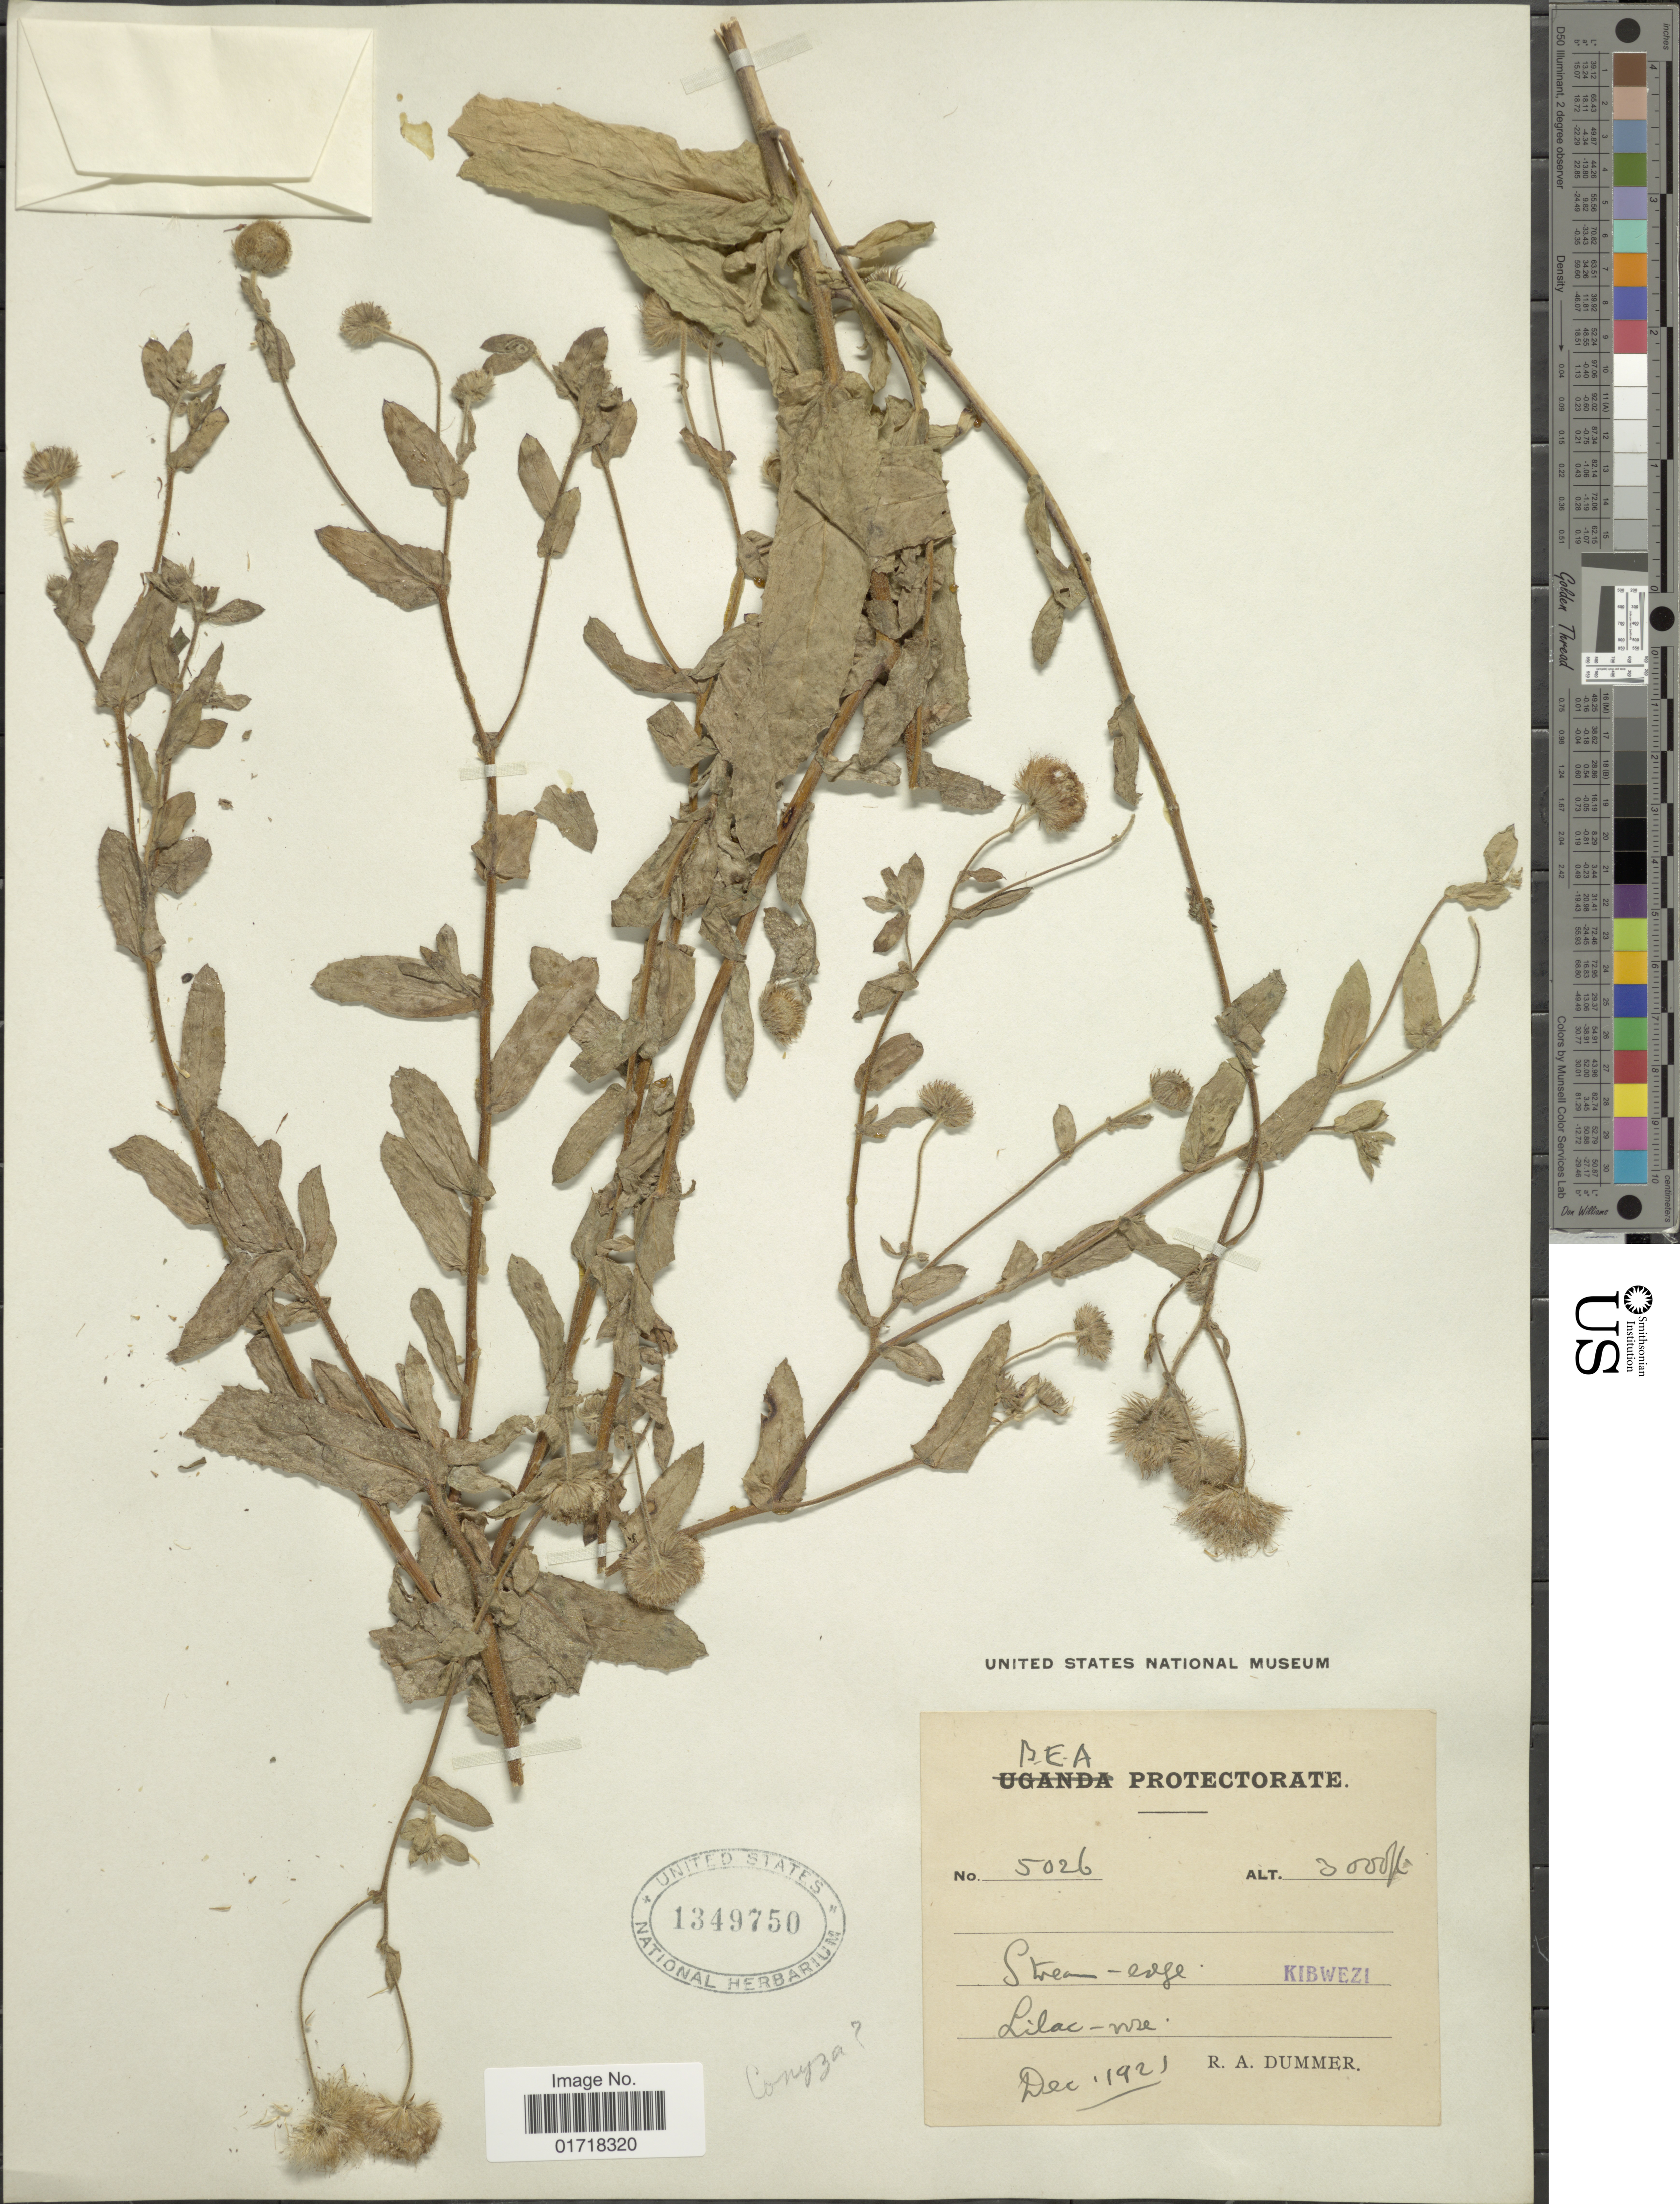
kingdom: Plantae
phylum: Tracheophyta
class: Magnoliopsida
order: Asterales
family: Asteraceae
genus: Conyza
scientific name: Conyza sp.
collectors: R. A. Dümmer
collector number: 5026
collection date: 1921-12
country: Kenya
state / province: Makueni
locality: B.E.A., Stream0edge, Kibwezi, Lilac-nze [interpreted]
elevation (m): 914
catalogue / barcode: US 1349750